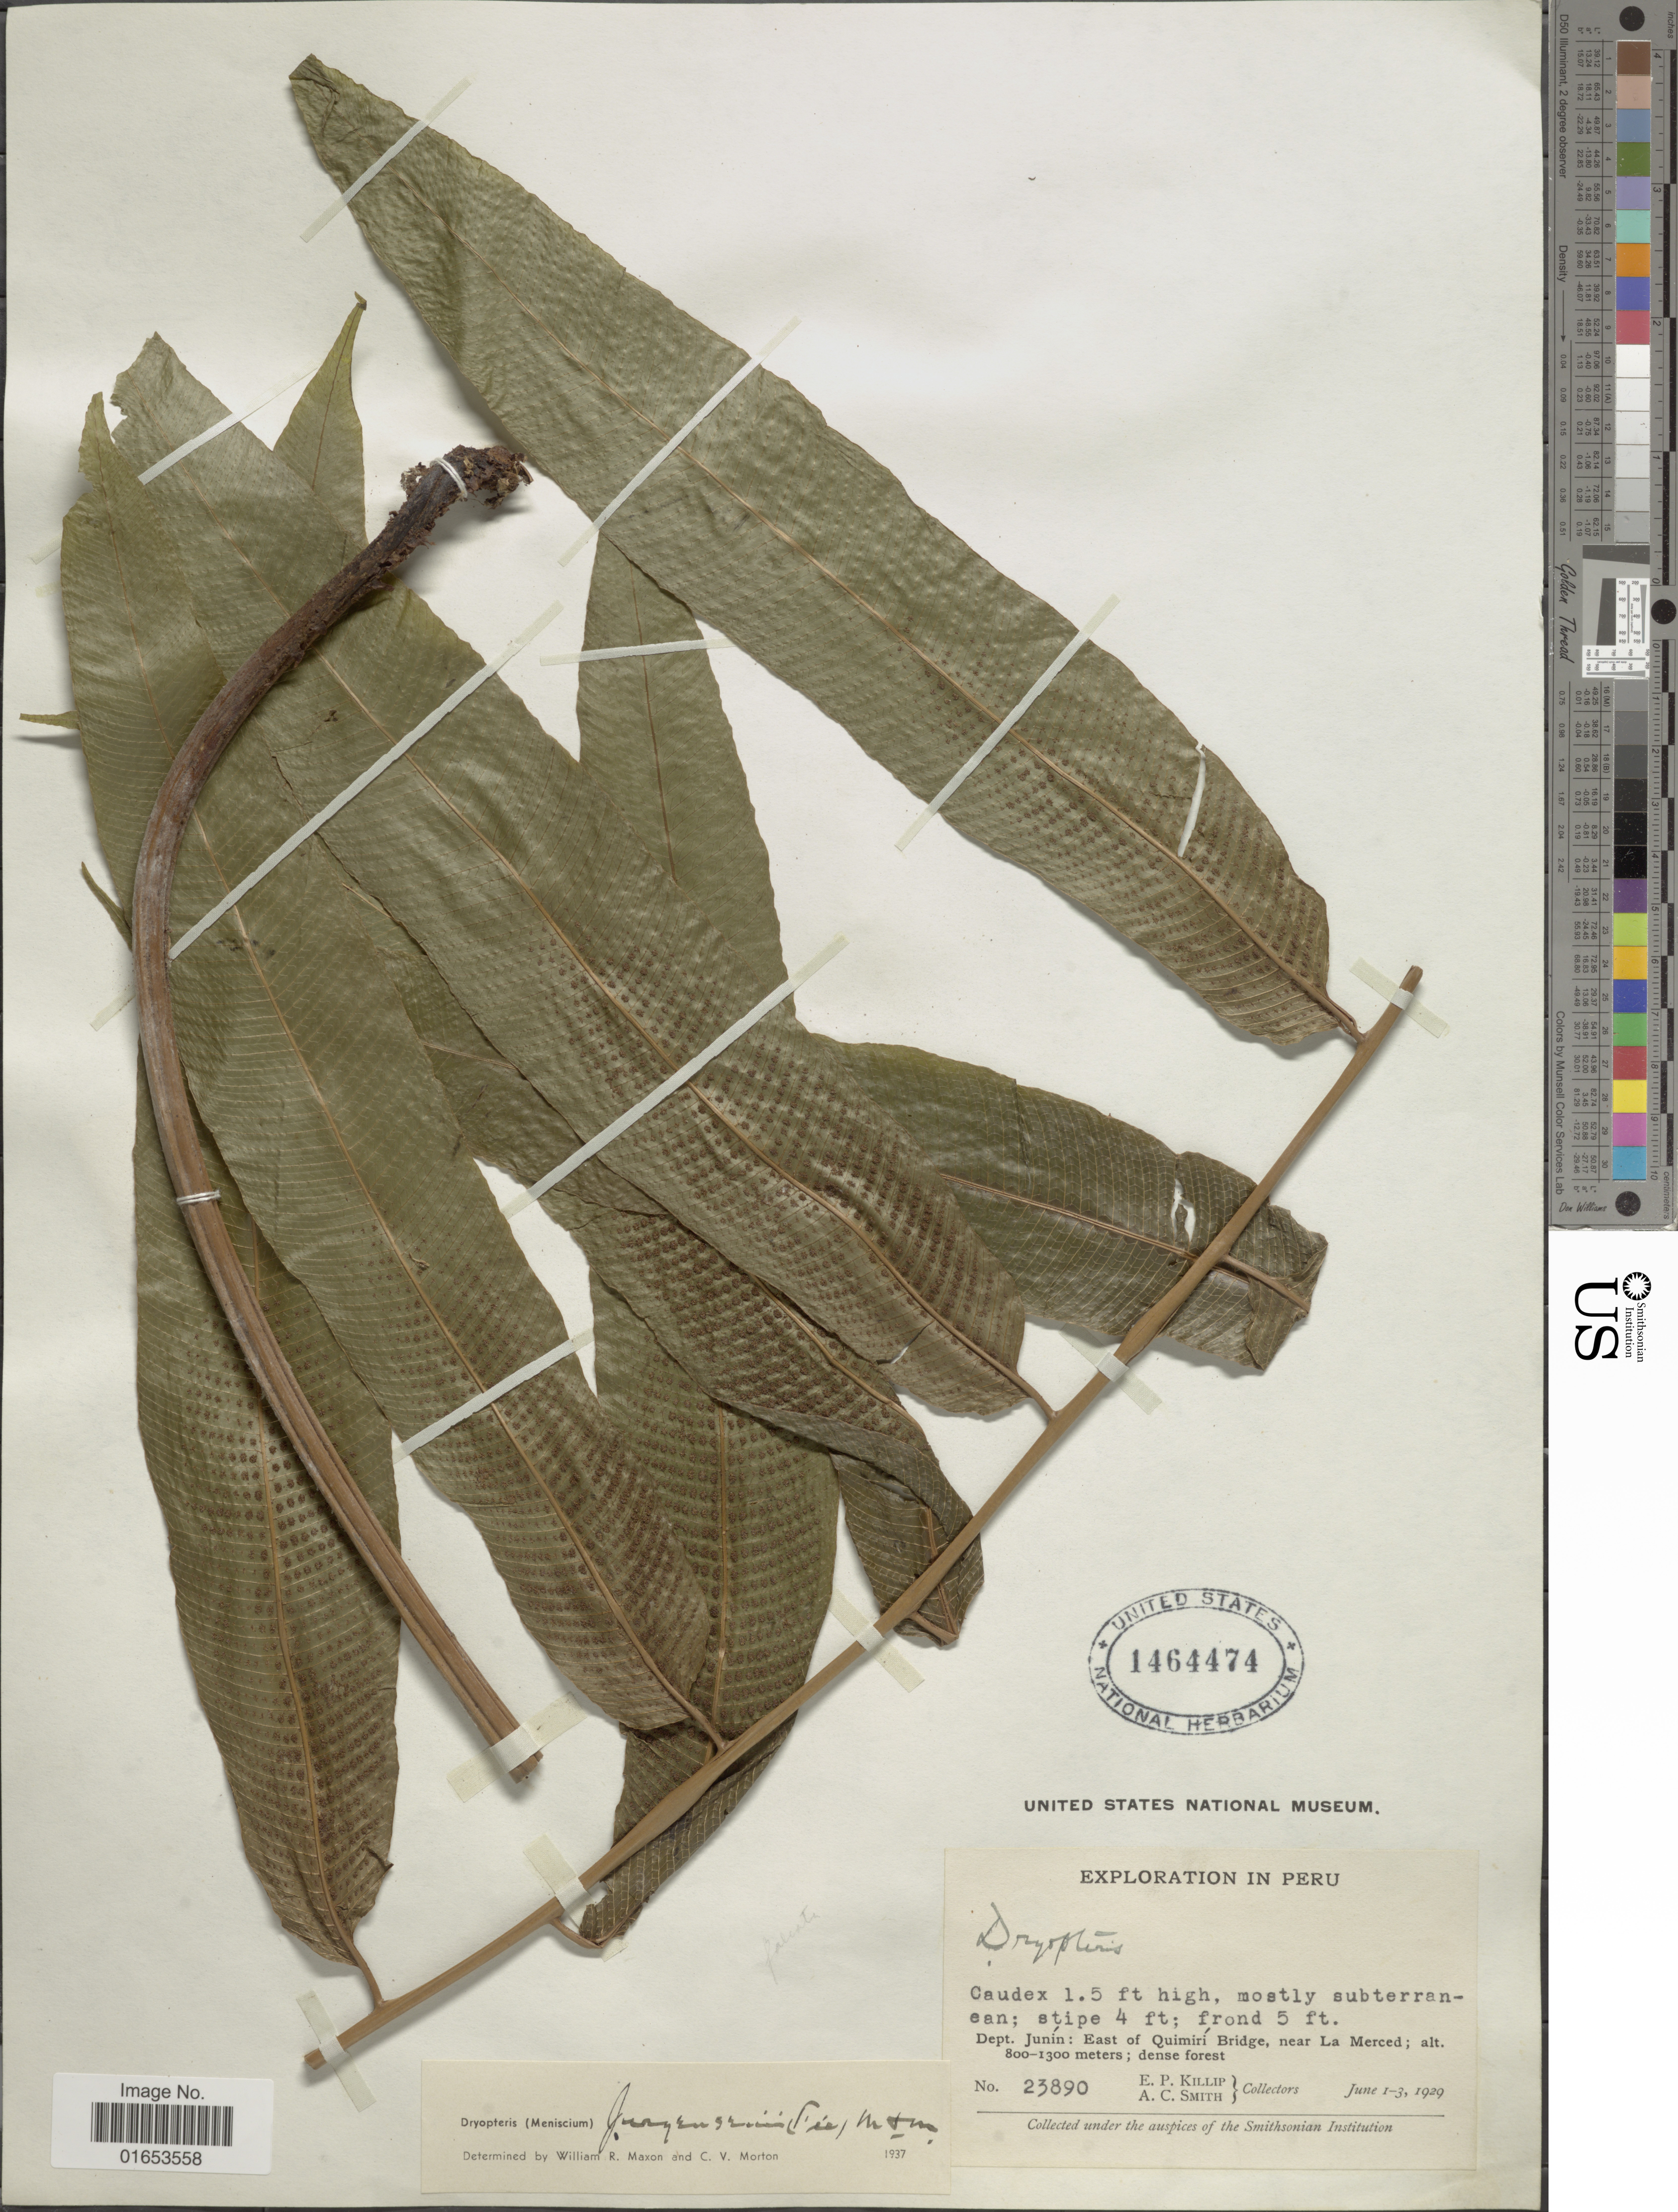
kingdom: Plantae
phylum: Tracheophyta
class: Polypodiopsida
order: Polypodiales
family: Thelypteridaceae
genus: Meniscium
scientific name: Meniscium falcatum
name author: Liebm.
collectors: E. P. Killip & A. C. Smith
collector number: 23890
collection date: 1929-06-01/1929-06-03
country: Peru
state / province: Junín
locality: East of Quimirí Bridge, near La Merced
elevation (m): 800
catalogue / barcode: US 1464474